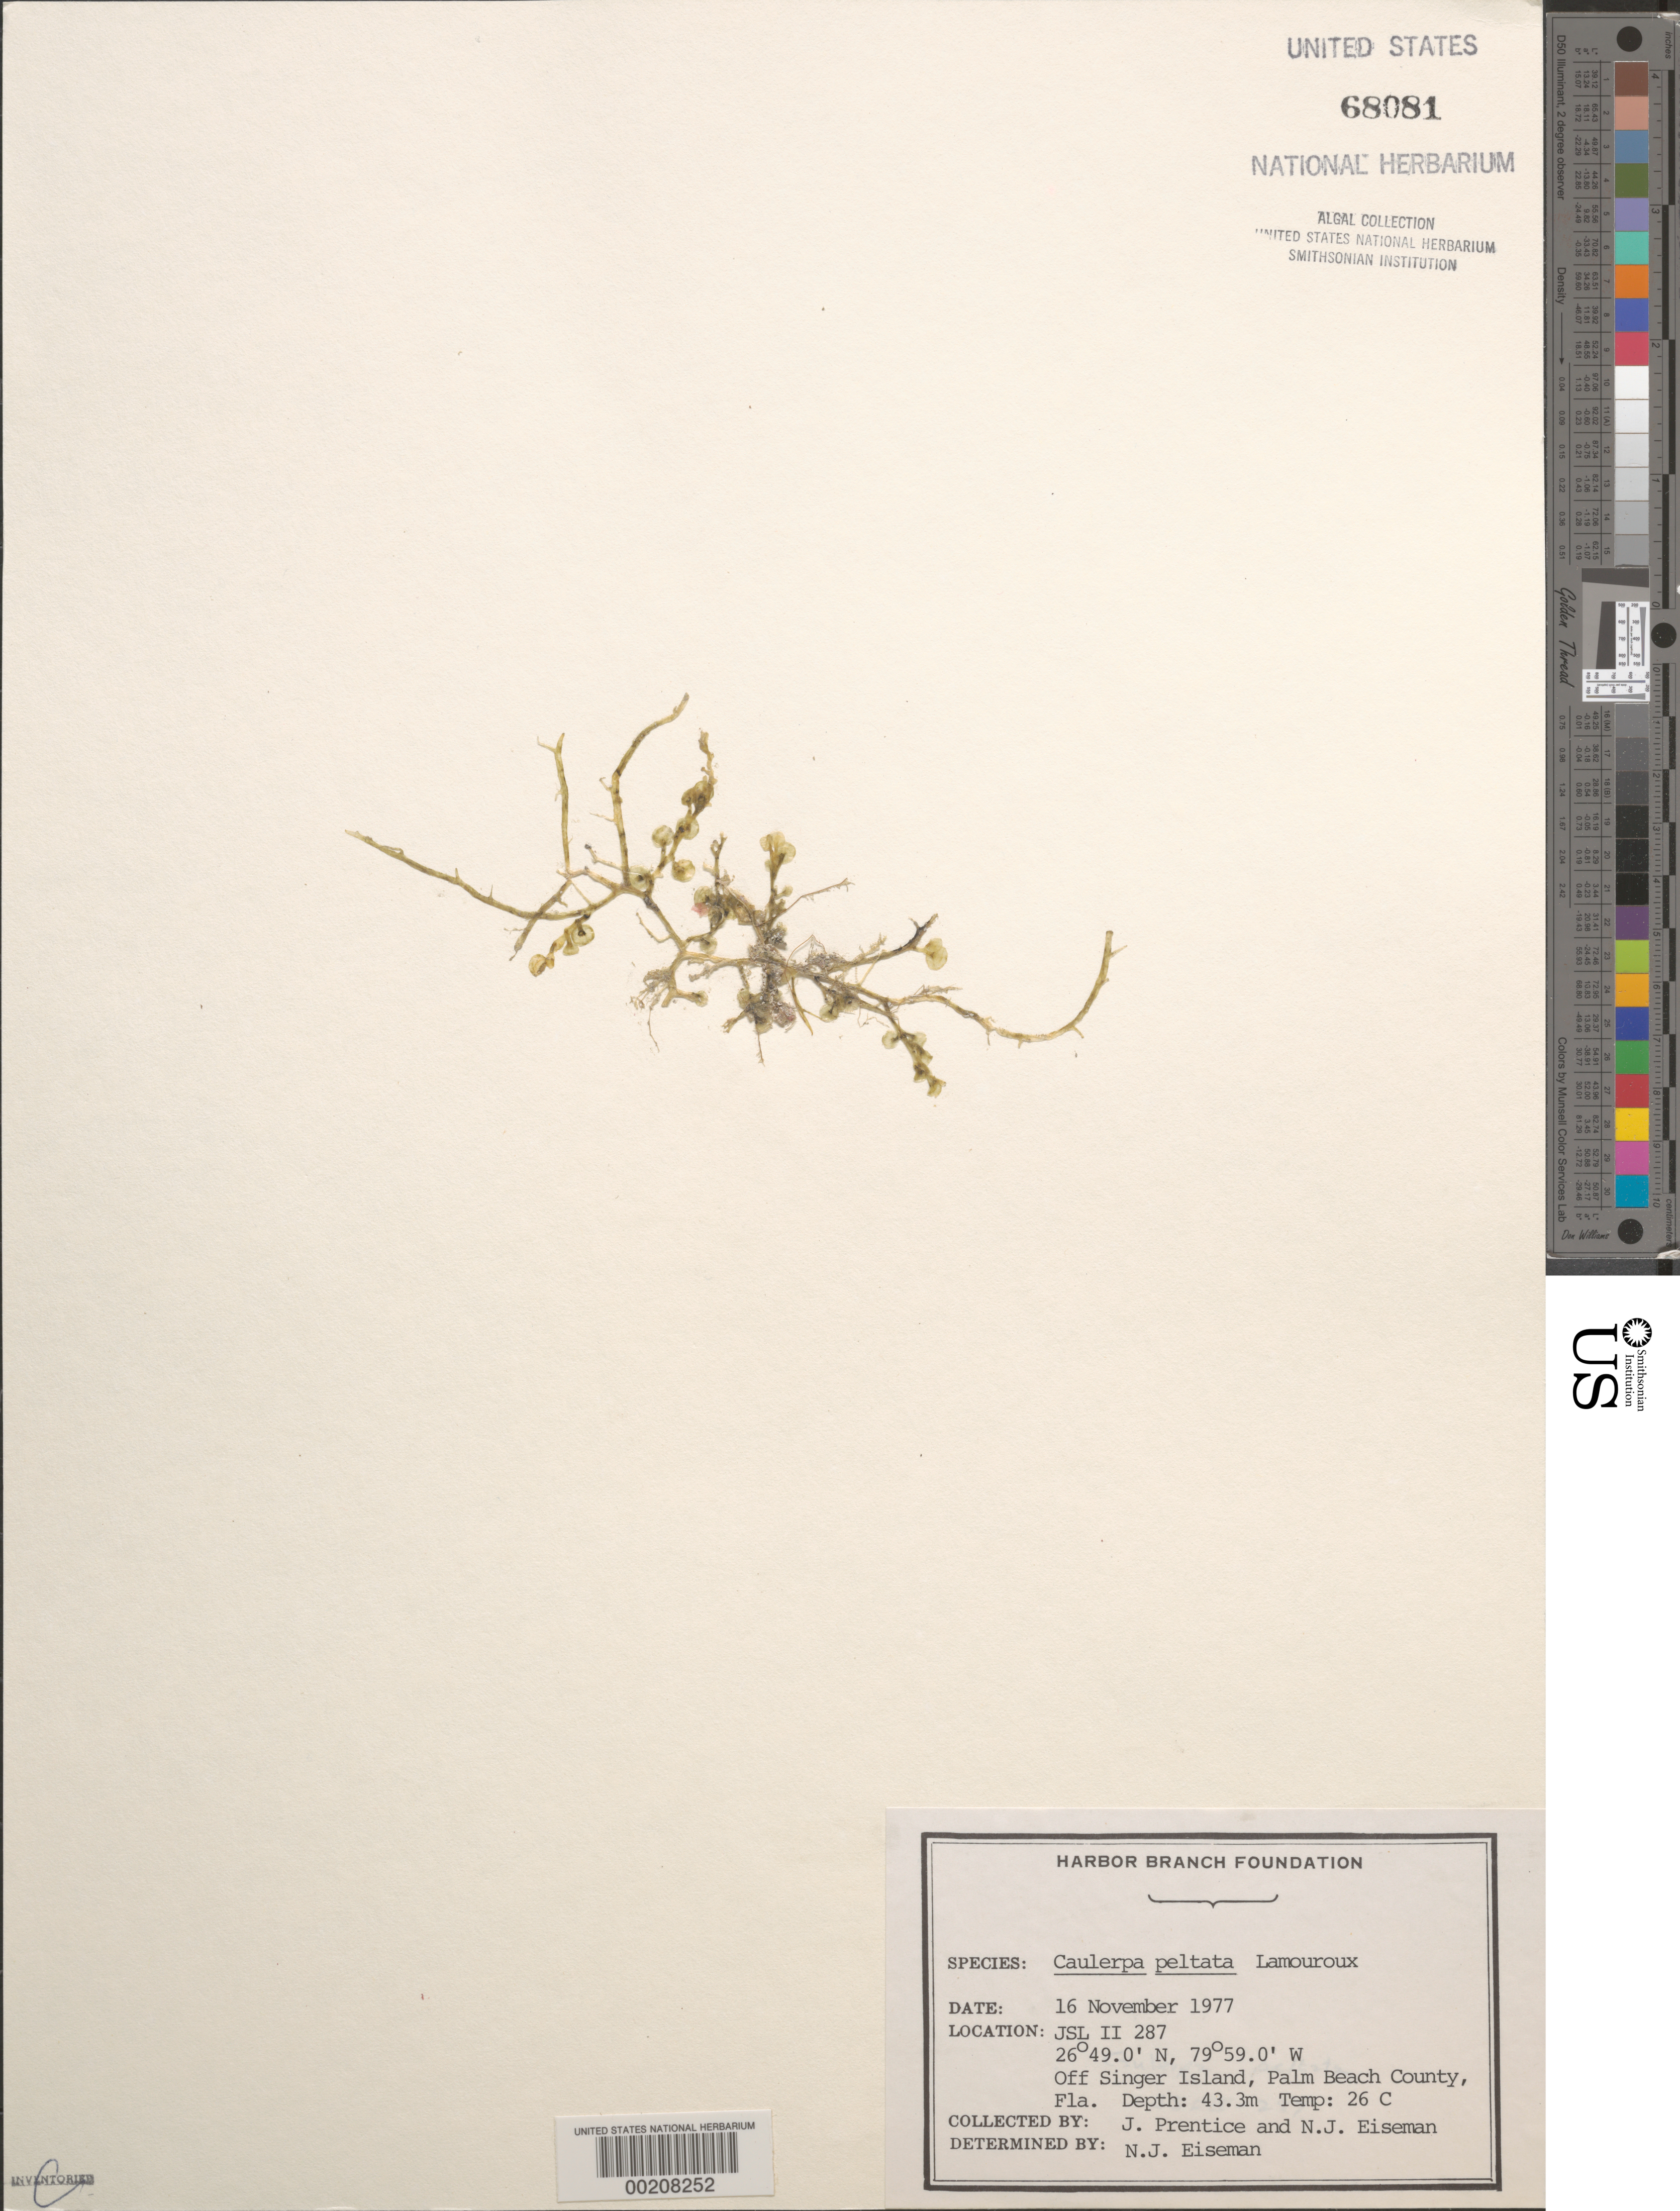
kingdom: Plantae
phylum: Chlorophyta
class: Ulvophyceae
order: Cladophorales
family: Cladophoraceae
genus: Cladophora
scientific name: Cladophora glomerata var. crassior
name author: (C. Agardh) C. Hoek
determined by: Algae name updating Project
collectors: J. Prentice & N. J. Eiseman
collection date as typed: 16 Nov 1977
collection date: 1977-11-16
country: United States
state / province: Florida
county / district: Palm Beach County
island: Singer Island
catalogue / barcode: US 68081